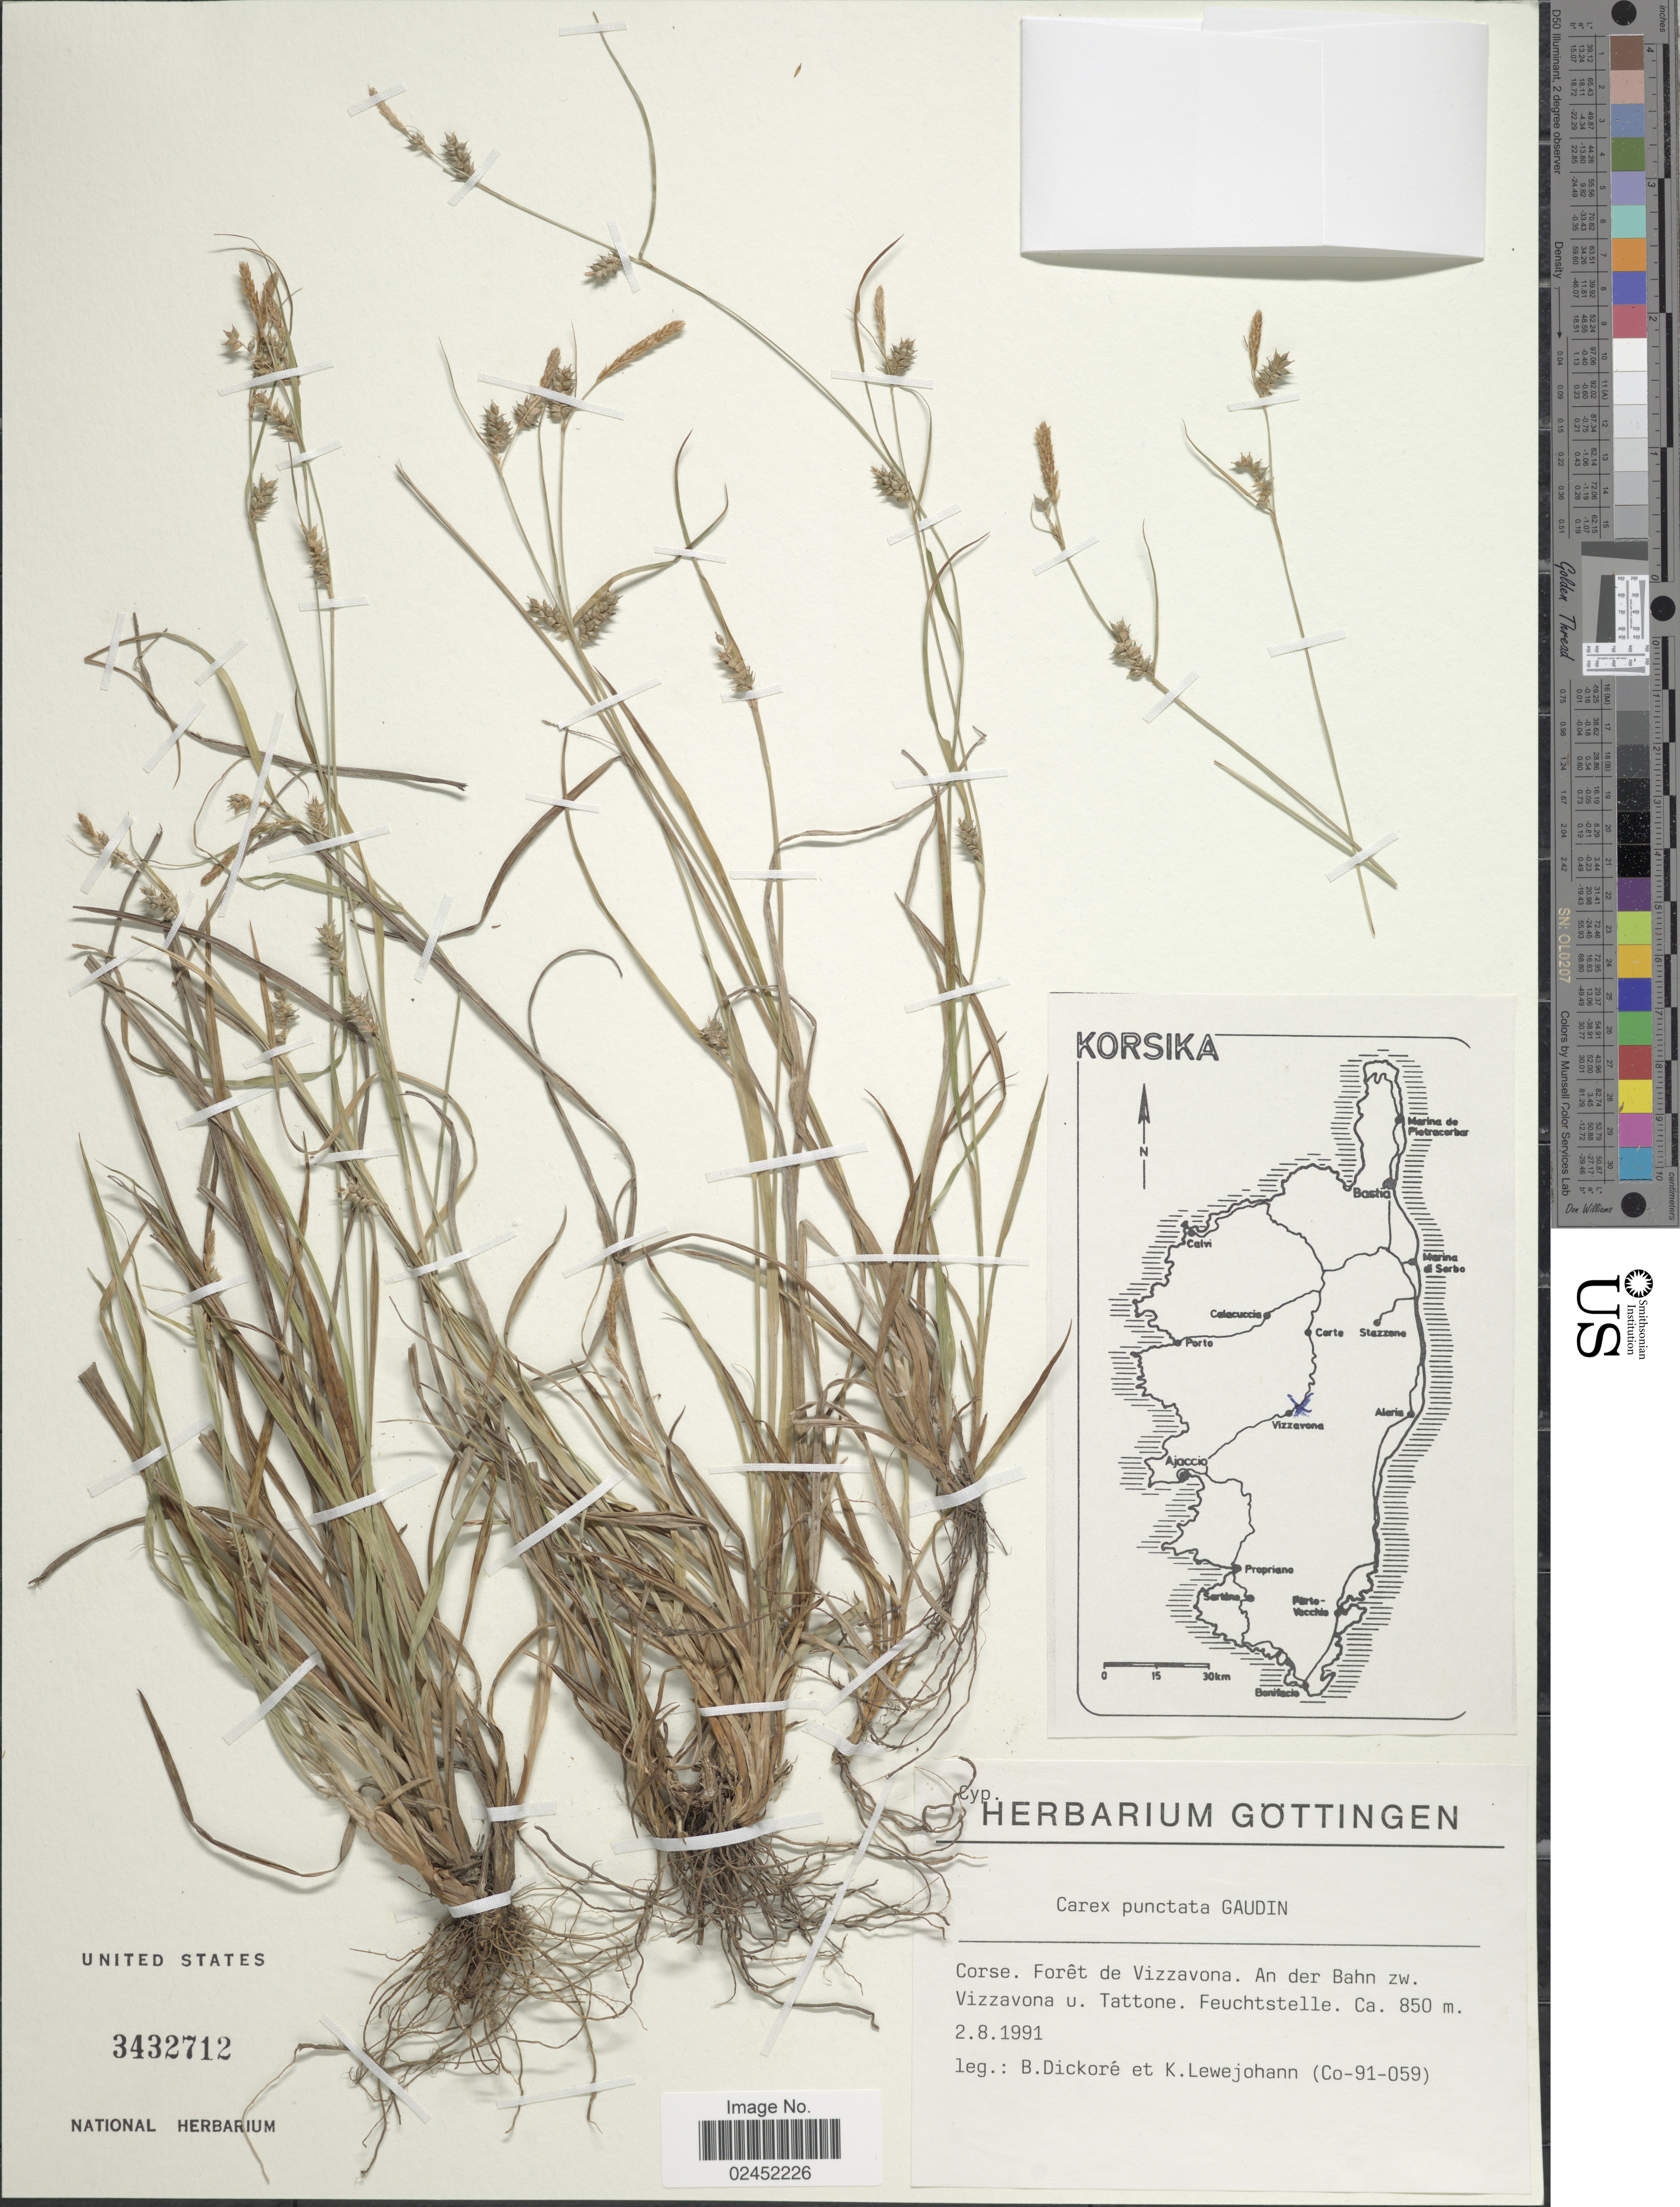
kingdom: Plantae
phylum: Tracheophyta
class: Liliopsida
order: Poales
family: Cyperaceae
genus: Carex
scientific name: Carex punctata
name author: Gaudin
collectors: B. Dickoré & K. Lewejohann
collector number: Co-91-059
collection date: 1991-08-02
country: France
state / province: Corsica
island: Corse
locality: Corse, Goret de Vizzavona. An der Bahn zw Vizzavona u. Tattone. Feuchstelle.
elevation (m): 850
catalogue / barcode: US 3432712